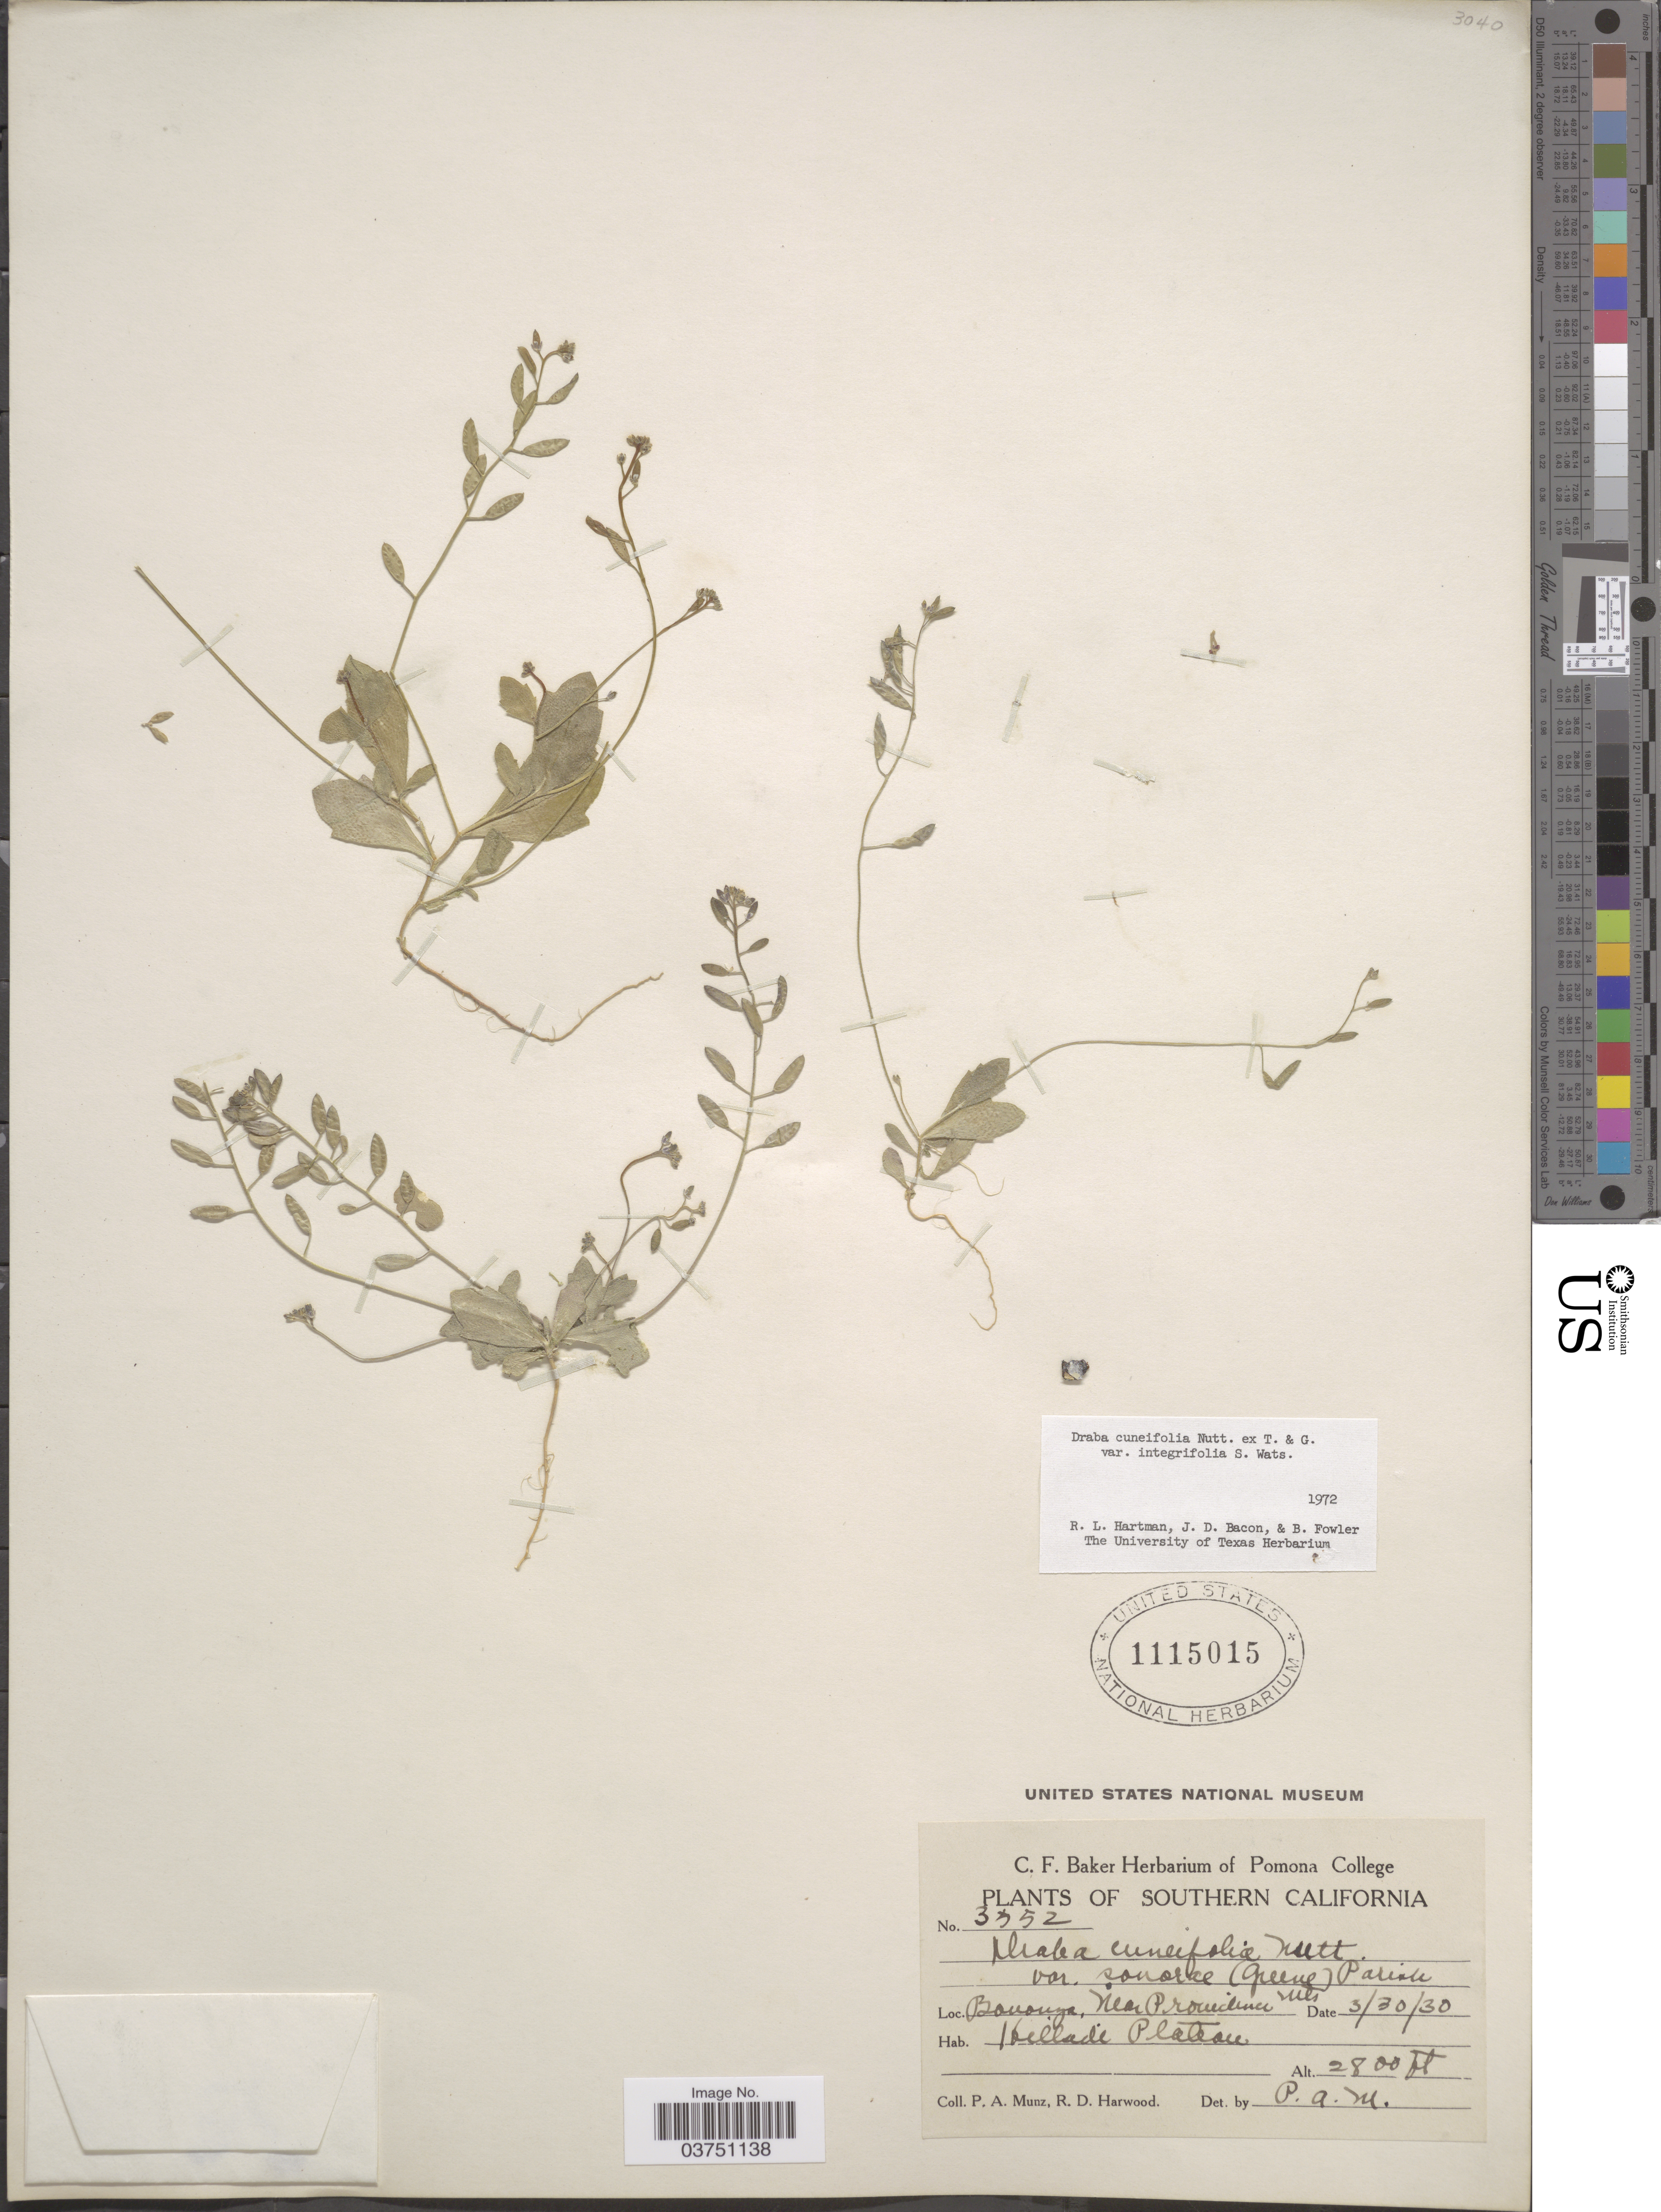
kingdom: Plantae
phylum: Tracheophyta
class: Magnoliopsida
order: Brassicales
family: Brassicaceae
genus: Draba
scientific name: Draba cuneifolia var. integrifolia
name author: S. Watson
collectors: P. A. Munz & R. Harwood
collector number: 3552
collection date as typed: Transcribed d/m/y: 30/3/30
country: United States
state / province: California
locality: Southern California. Bonanza, near Providence. Hillside Plateau.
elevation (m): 853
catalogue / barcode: US 1115015